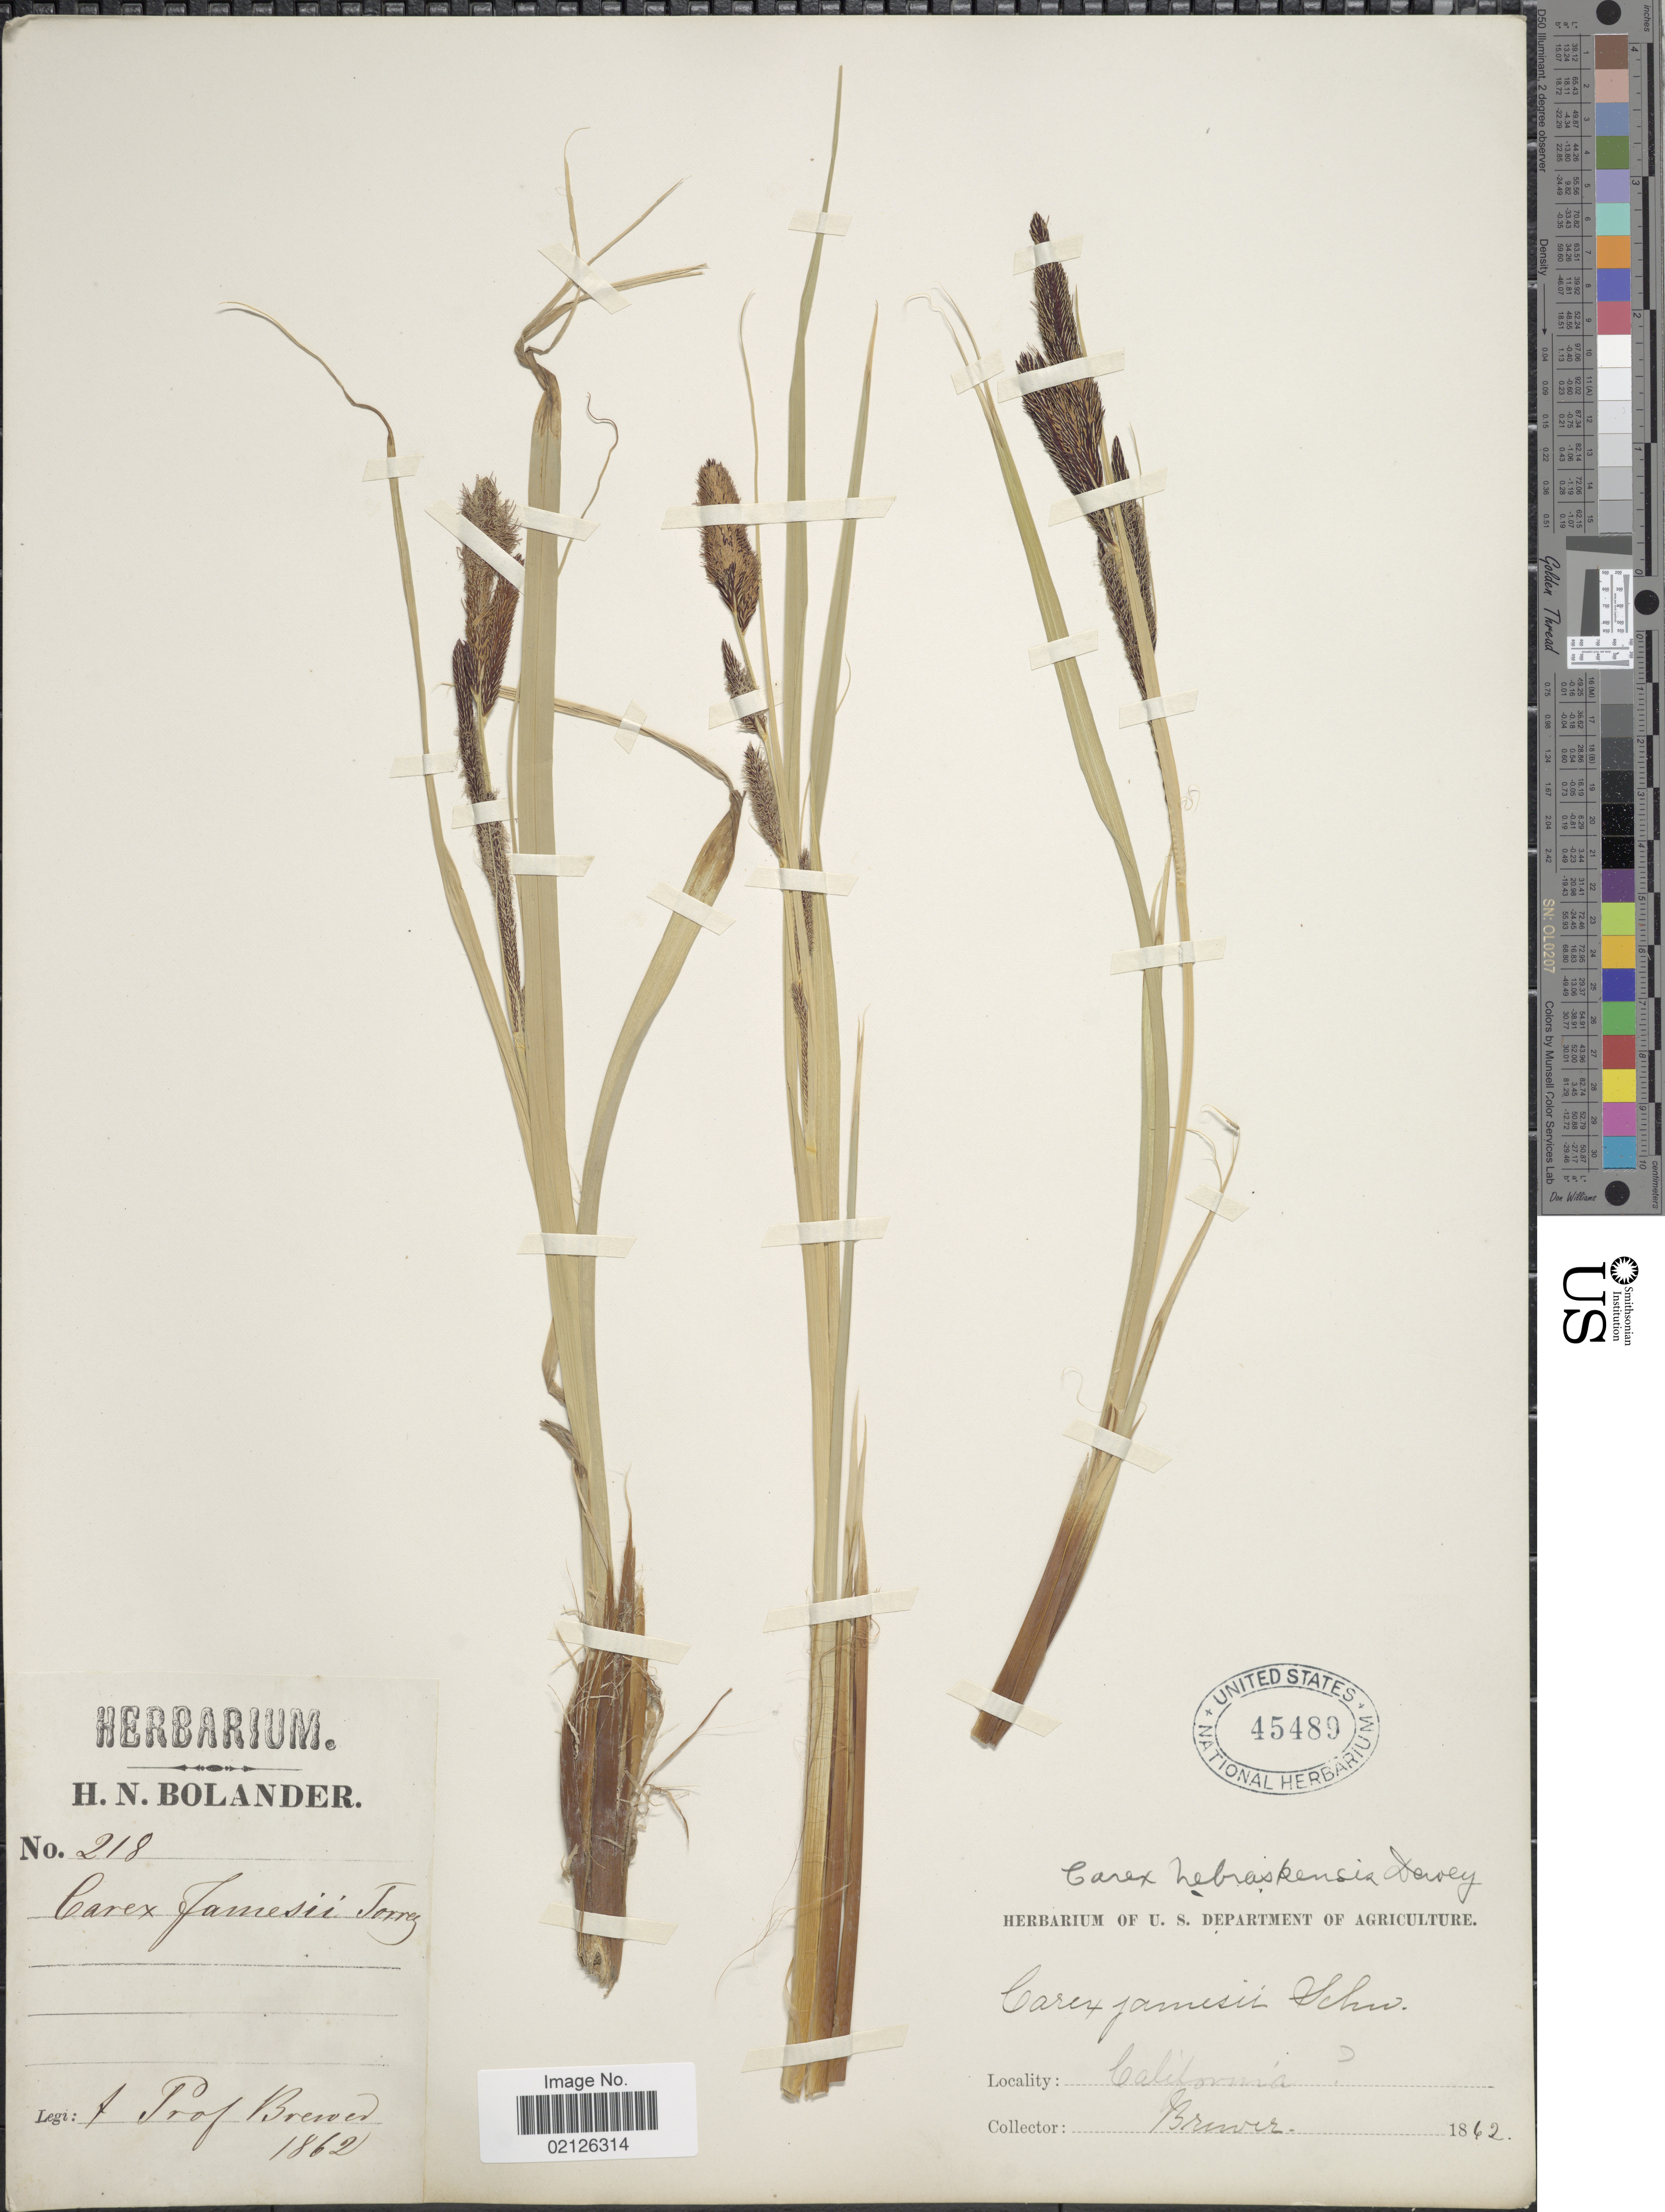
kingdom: Plantae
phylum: Tracheophyta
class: Liliopsida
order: Poales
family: Cyperaceae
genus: Carex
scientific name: Carex nebrascensis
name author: Dewey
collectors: -. Brewer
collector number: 218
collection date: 1862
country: United States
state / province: California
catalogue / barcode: US 45489